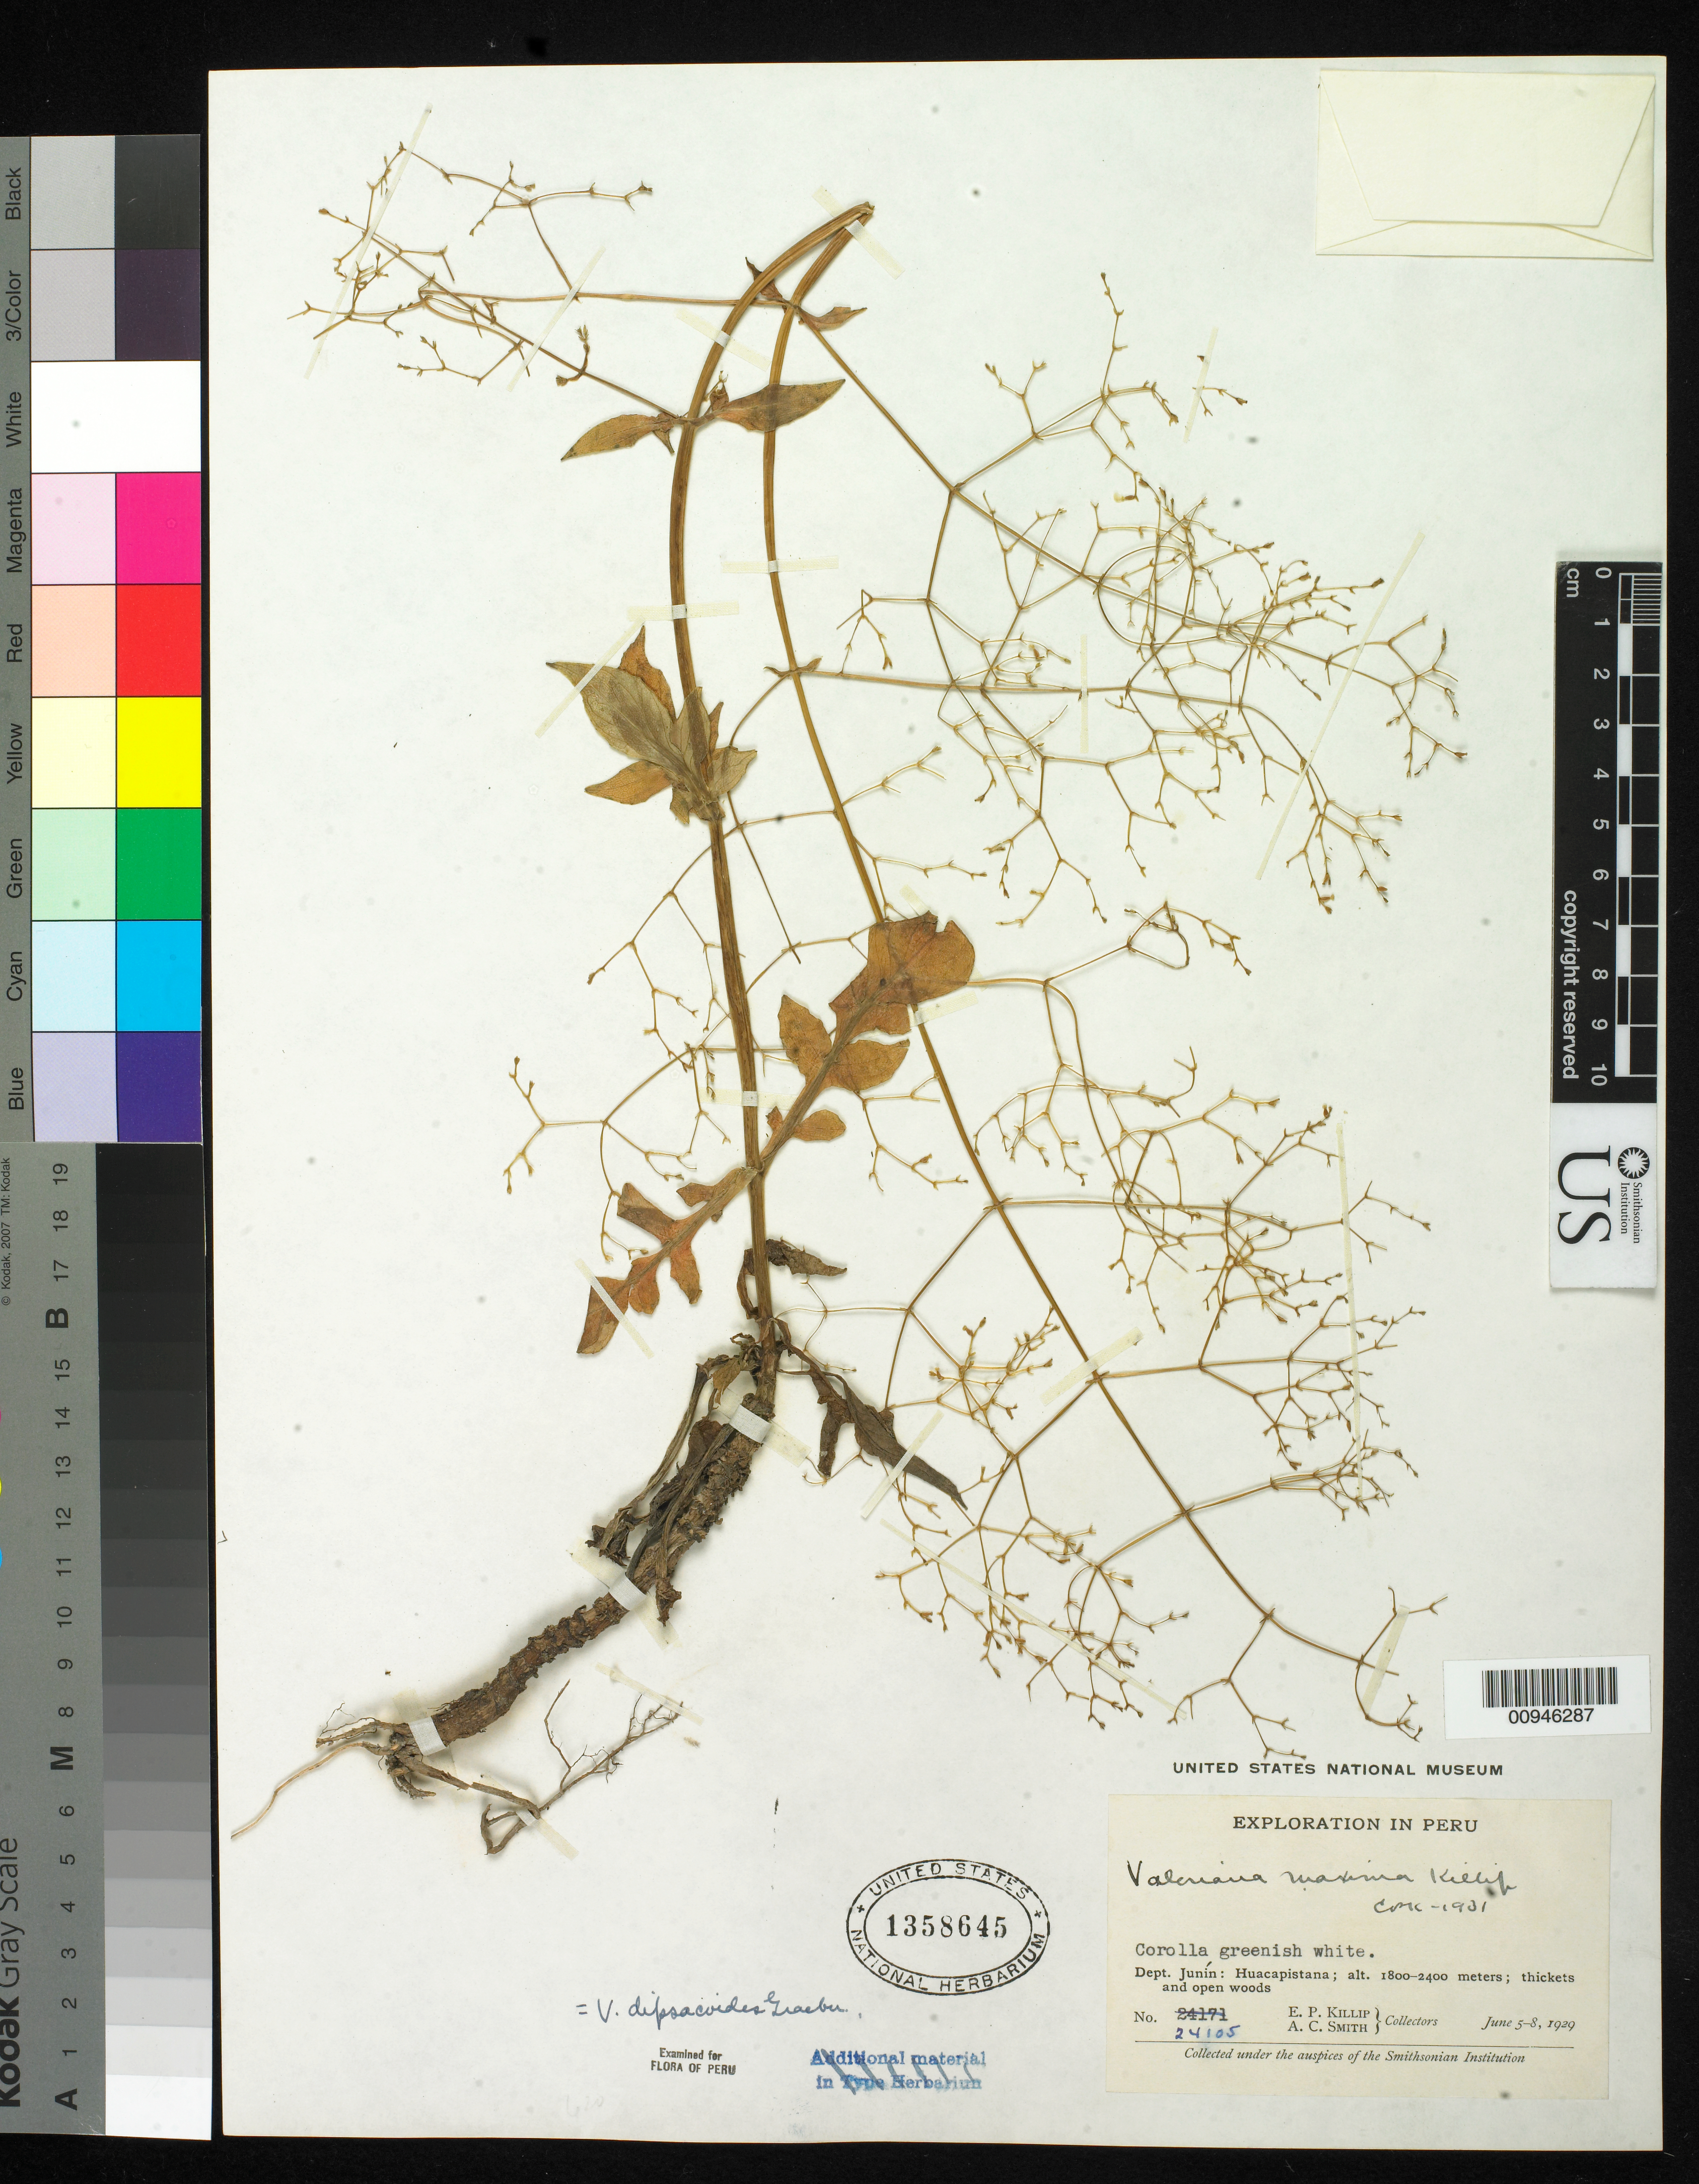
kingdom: Plantae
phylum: Tracheophyta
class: Magnoliopsida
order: Dipsacales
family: Caprifoliaceae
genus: Valeriana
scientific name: Valeriana maxima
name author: Killip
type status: Isotype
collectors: E. P. Killip & A. C. Smith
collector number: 24105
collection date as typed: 05 Jun 1929 to 08 Jun 1929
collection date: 1929-06-05/1929-06-08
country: Peru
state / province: Junín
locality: Huacapistara.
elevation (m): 1800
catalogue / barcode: US 1358645